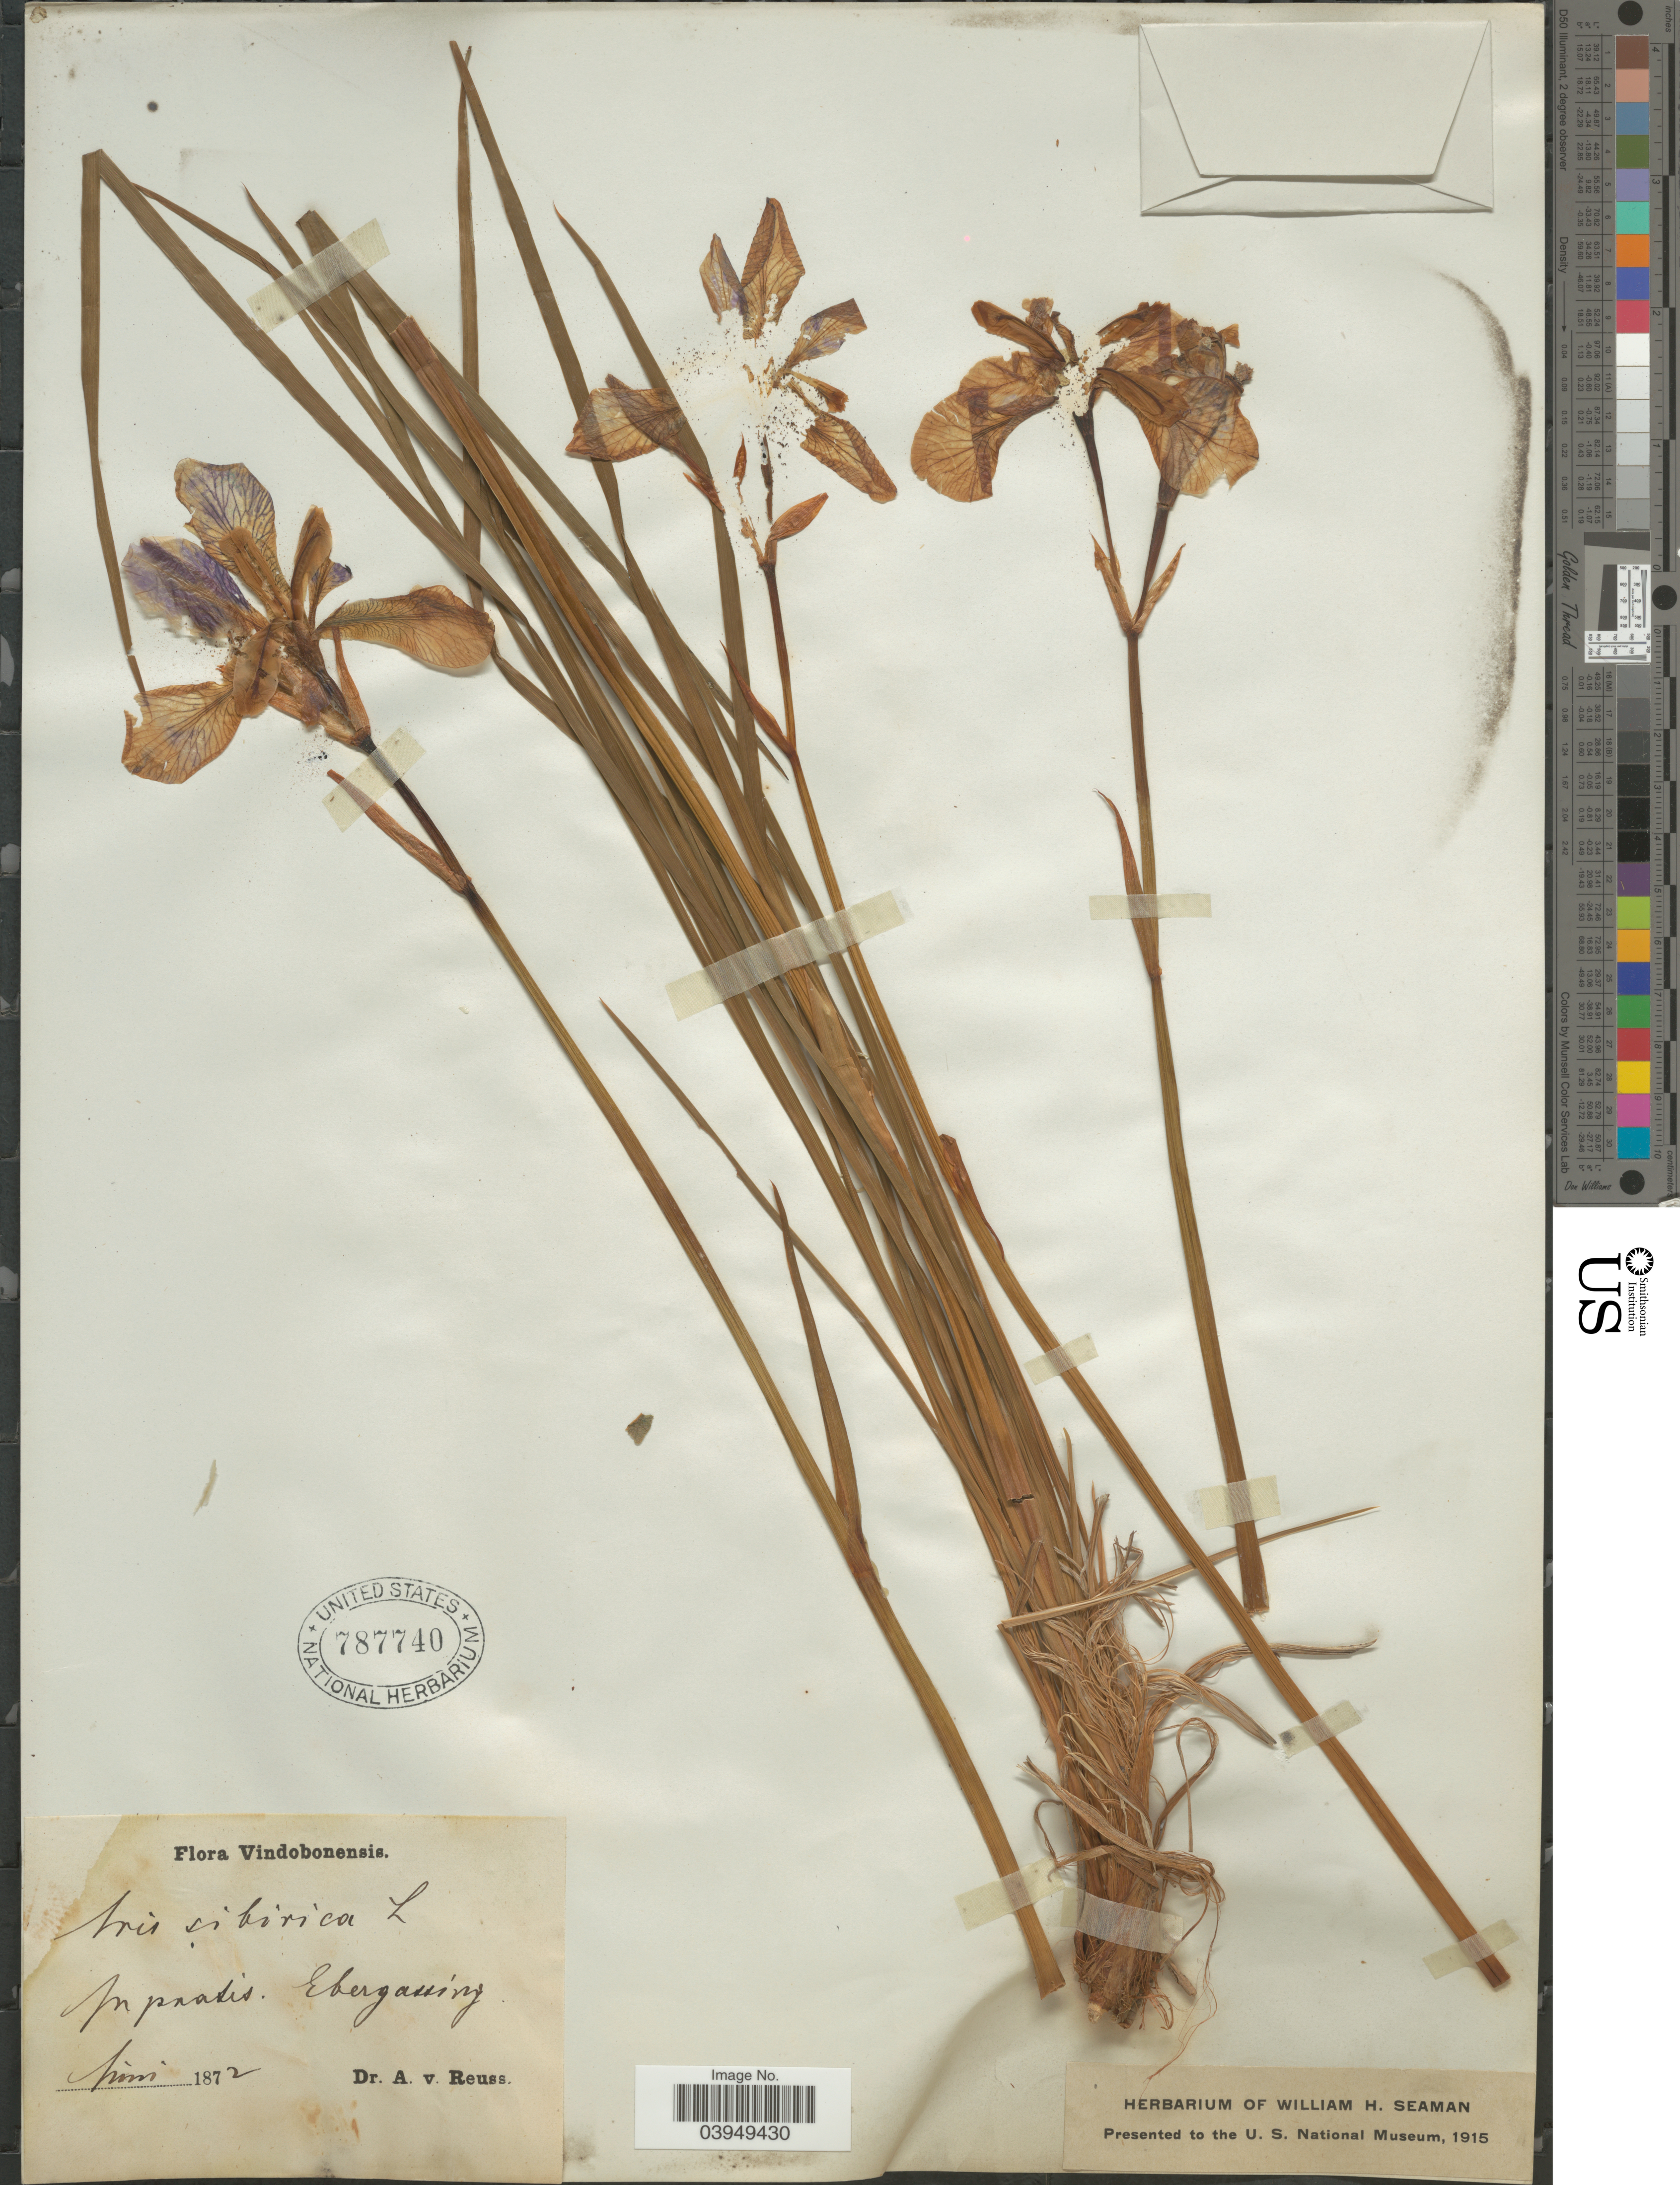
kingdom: Plantae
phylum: Tracheophyta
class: Liliopsida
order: Asparagales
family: Iridaceae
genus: Iris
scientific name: Iris sibirica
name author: L.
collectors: A. Reuss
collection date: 1872-06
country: Austria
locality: Vindobonensis. In pratis Ebergassing.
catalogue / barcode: US 787740